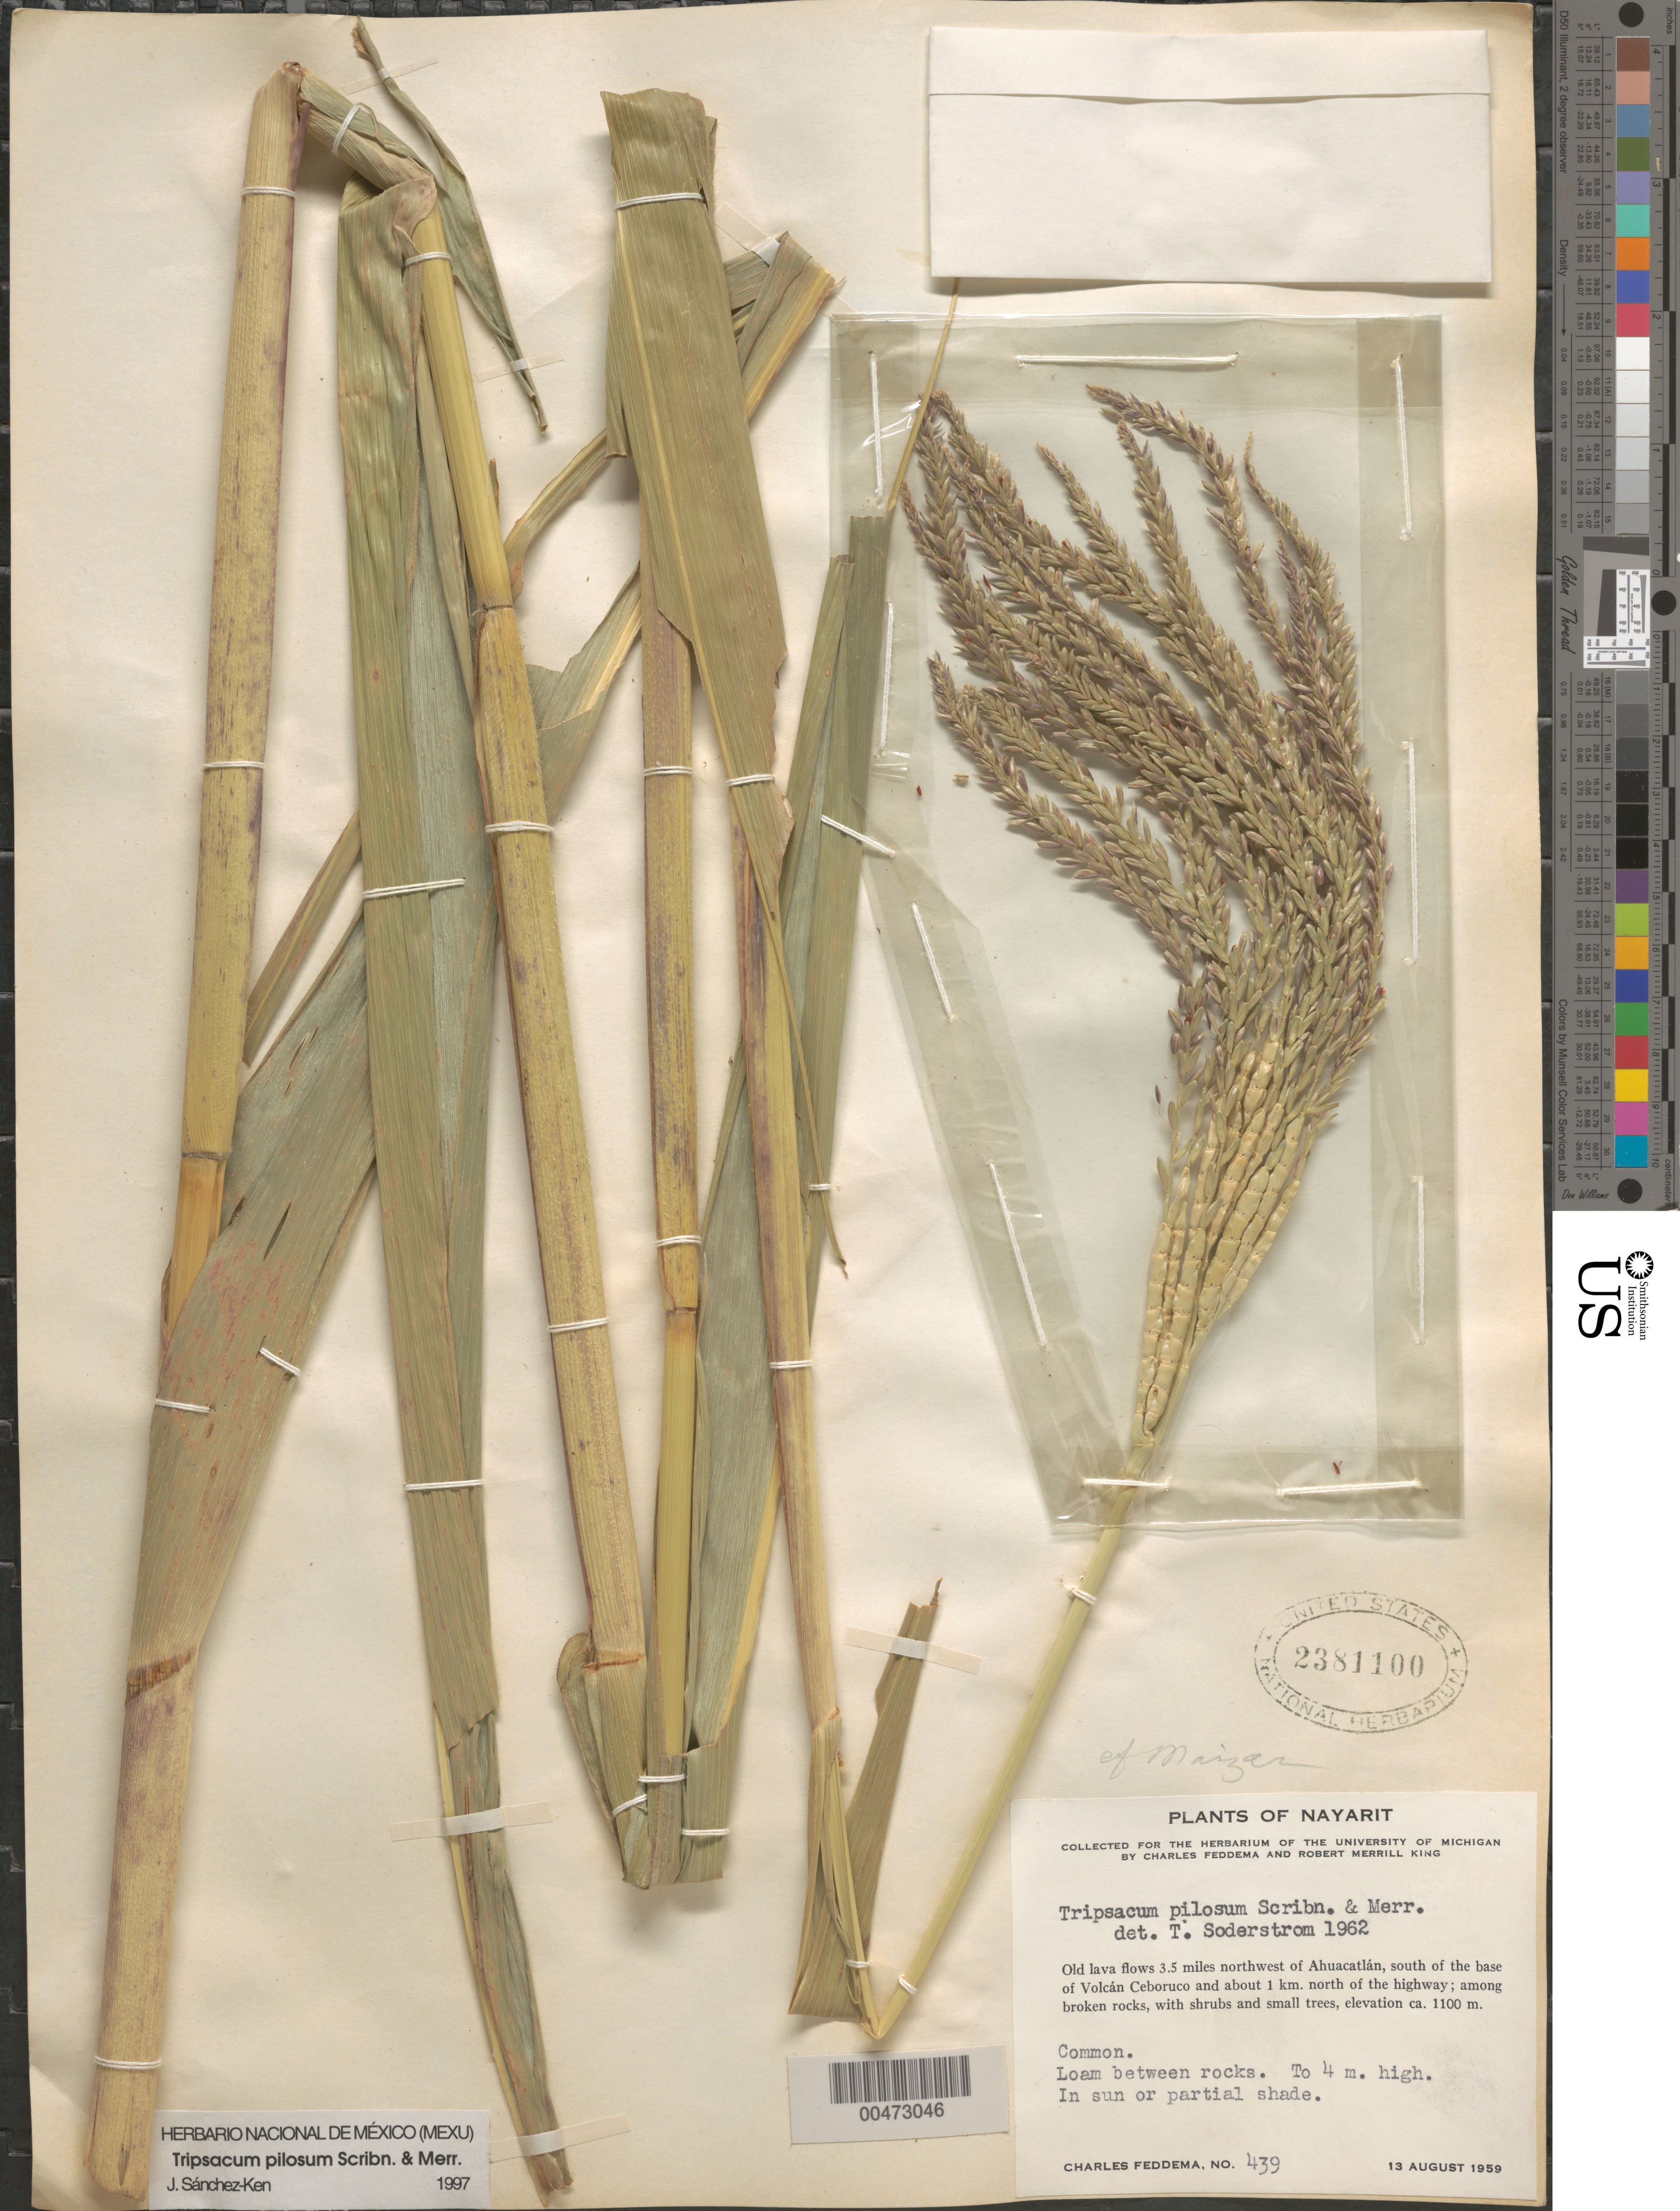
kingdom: Plantae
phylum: Tracheophyta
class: Liliopsida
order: Poales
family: Poaceae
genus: Tripsacum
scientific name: Tripsacum pilosum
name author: Scribn. & Merr.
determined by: Soderstrom, T. R.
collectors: C. Feddema & R. M. King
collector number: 439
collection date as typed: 13 Aug 1959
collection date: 1959-08-13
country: Mexico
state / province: Nayarit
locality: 3.5 mi NW of Ahuacatlán, S of the base of Volcán Ceboruco & about 1 km N of the hwy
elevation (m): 1100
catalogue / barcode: US 2381100